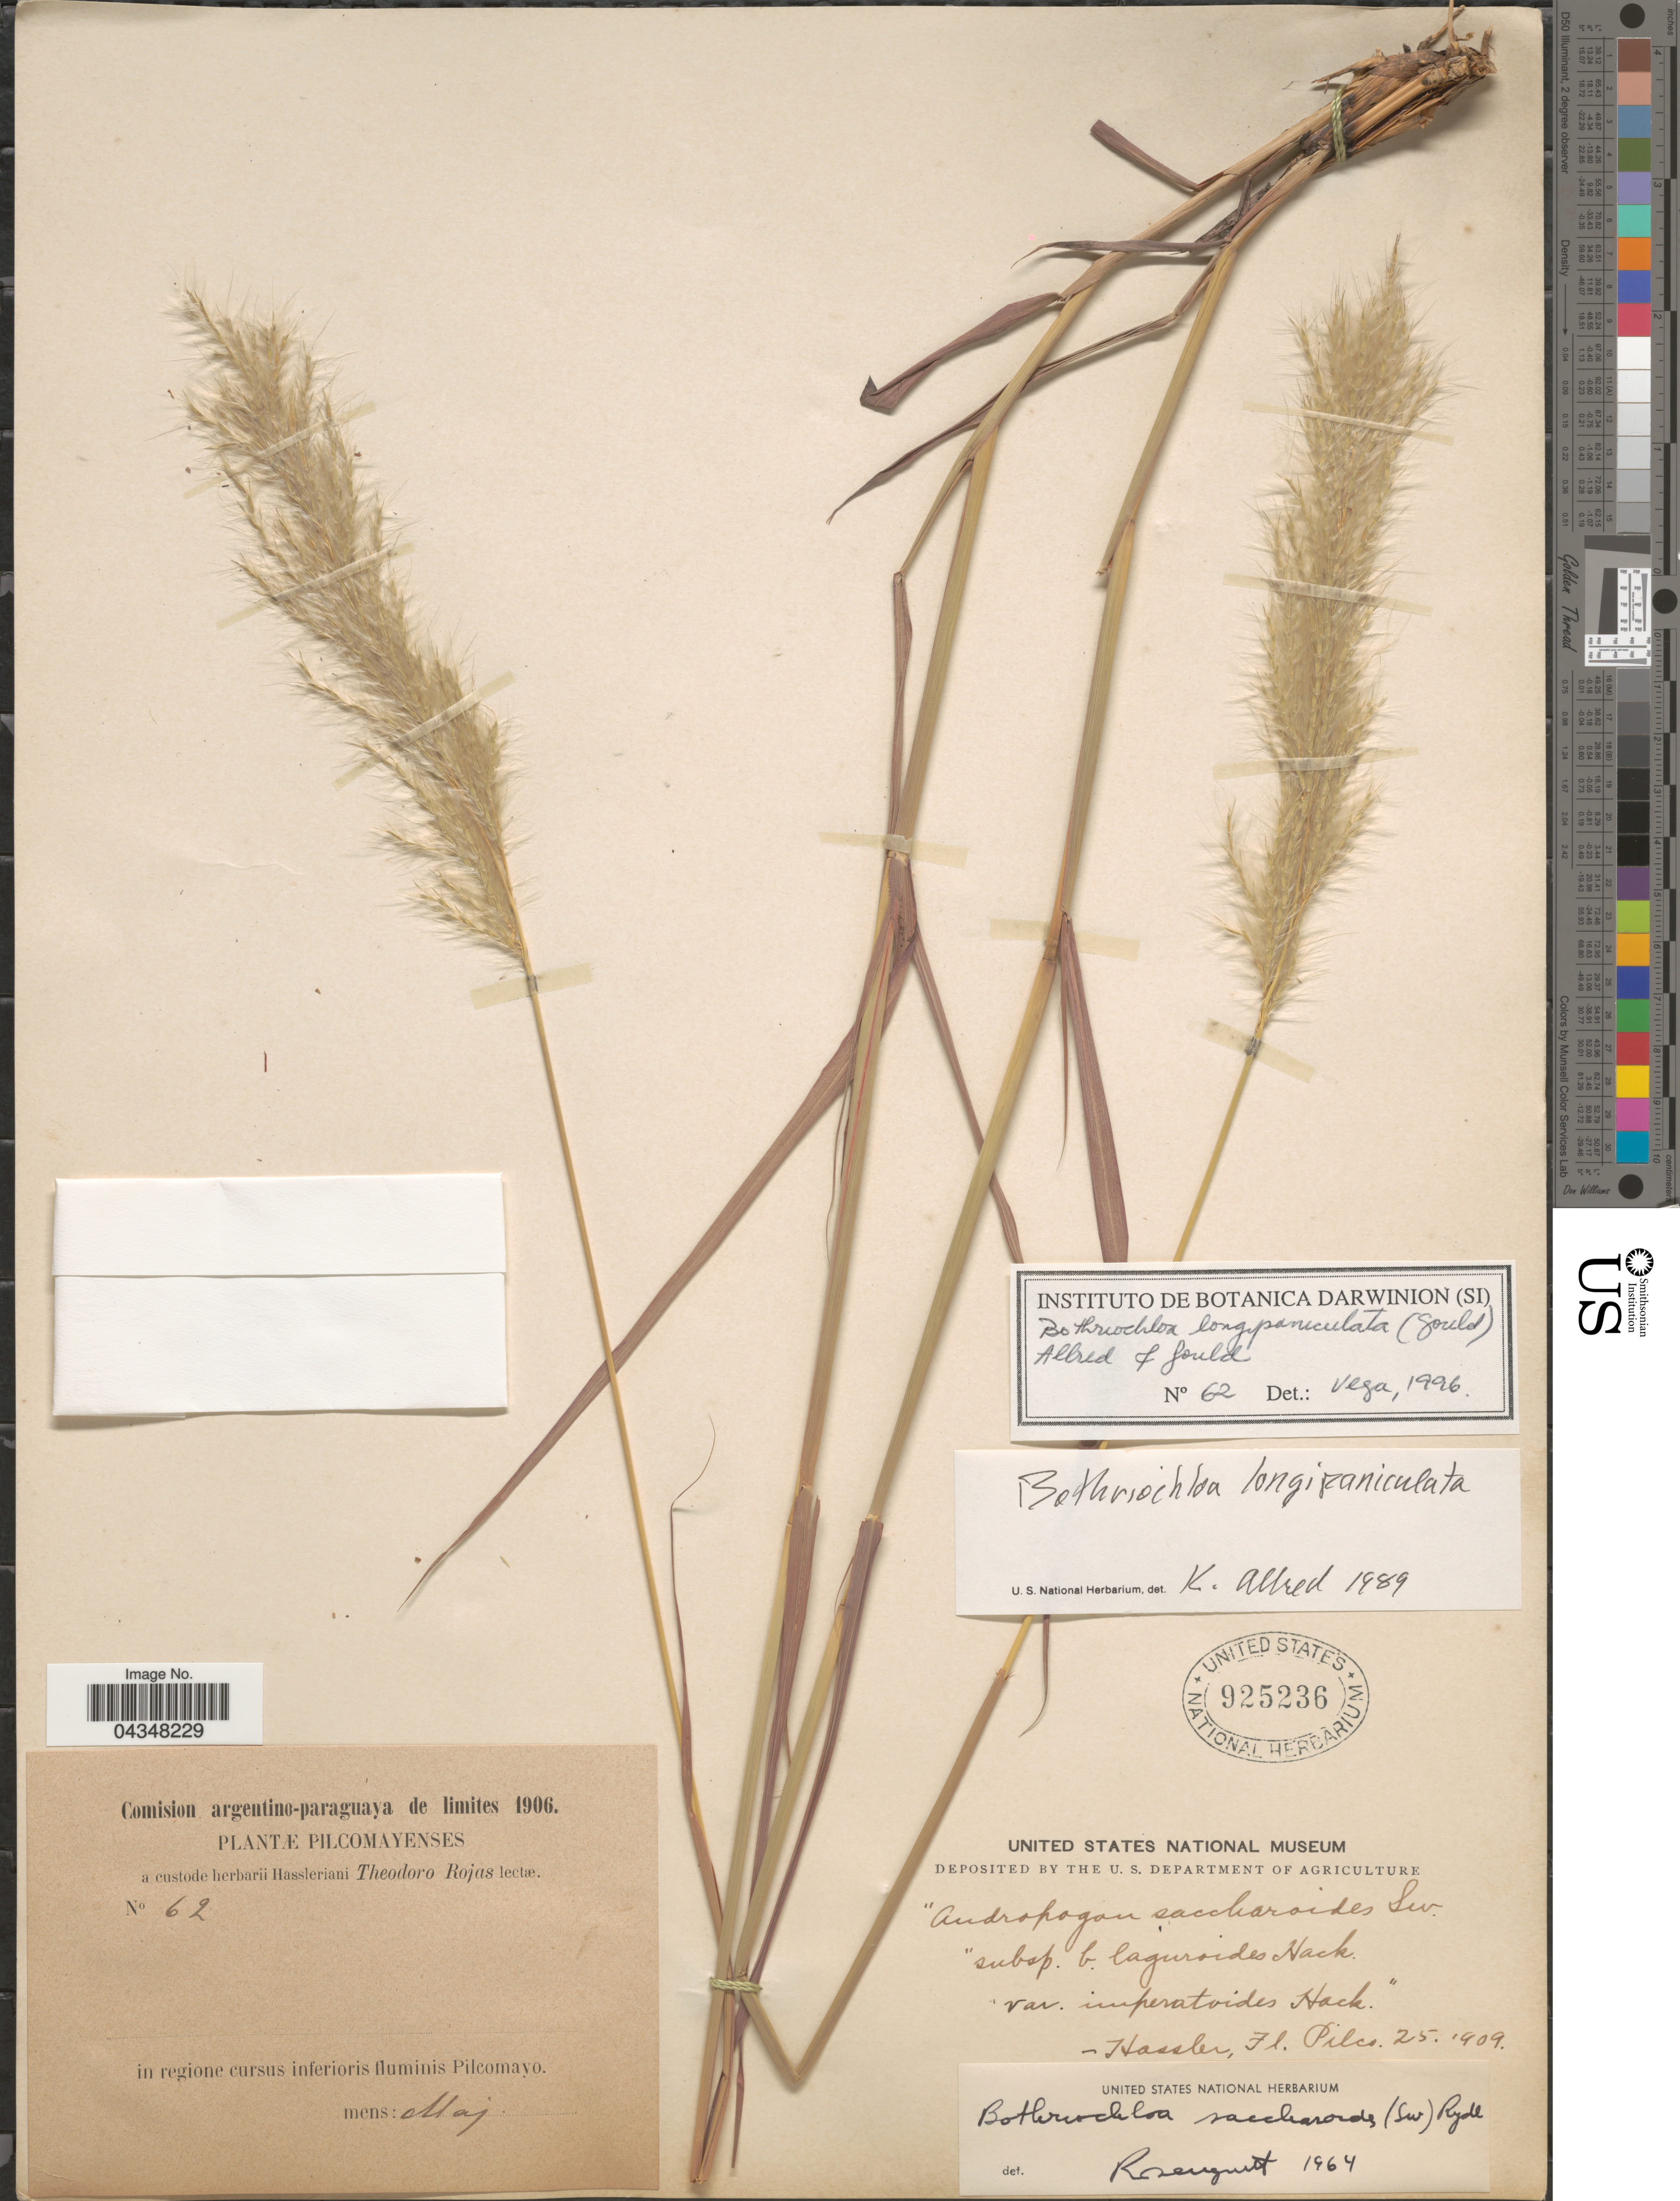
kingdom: Plantae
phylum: Tracheophyta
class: Liliopsida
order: Poales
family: Poaceae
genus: Bothriochloa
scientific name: Bothriochloa longipaniculata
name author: (Gould) Allred & Gould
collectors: T. Rojas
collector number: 62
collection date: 1906-05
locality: Pilcomayenses. In regione cursus inferioris fluminis Pilcomayo.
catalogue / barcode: US 925236